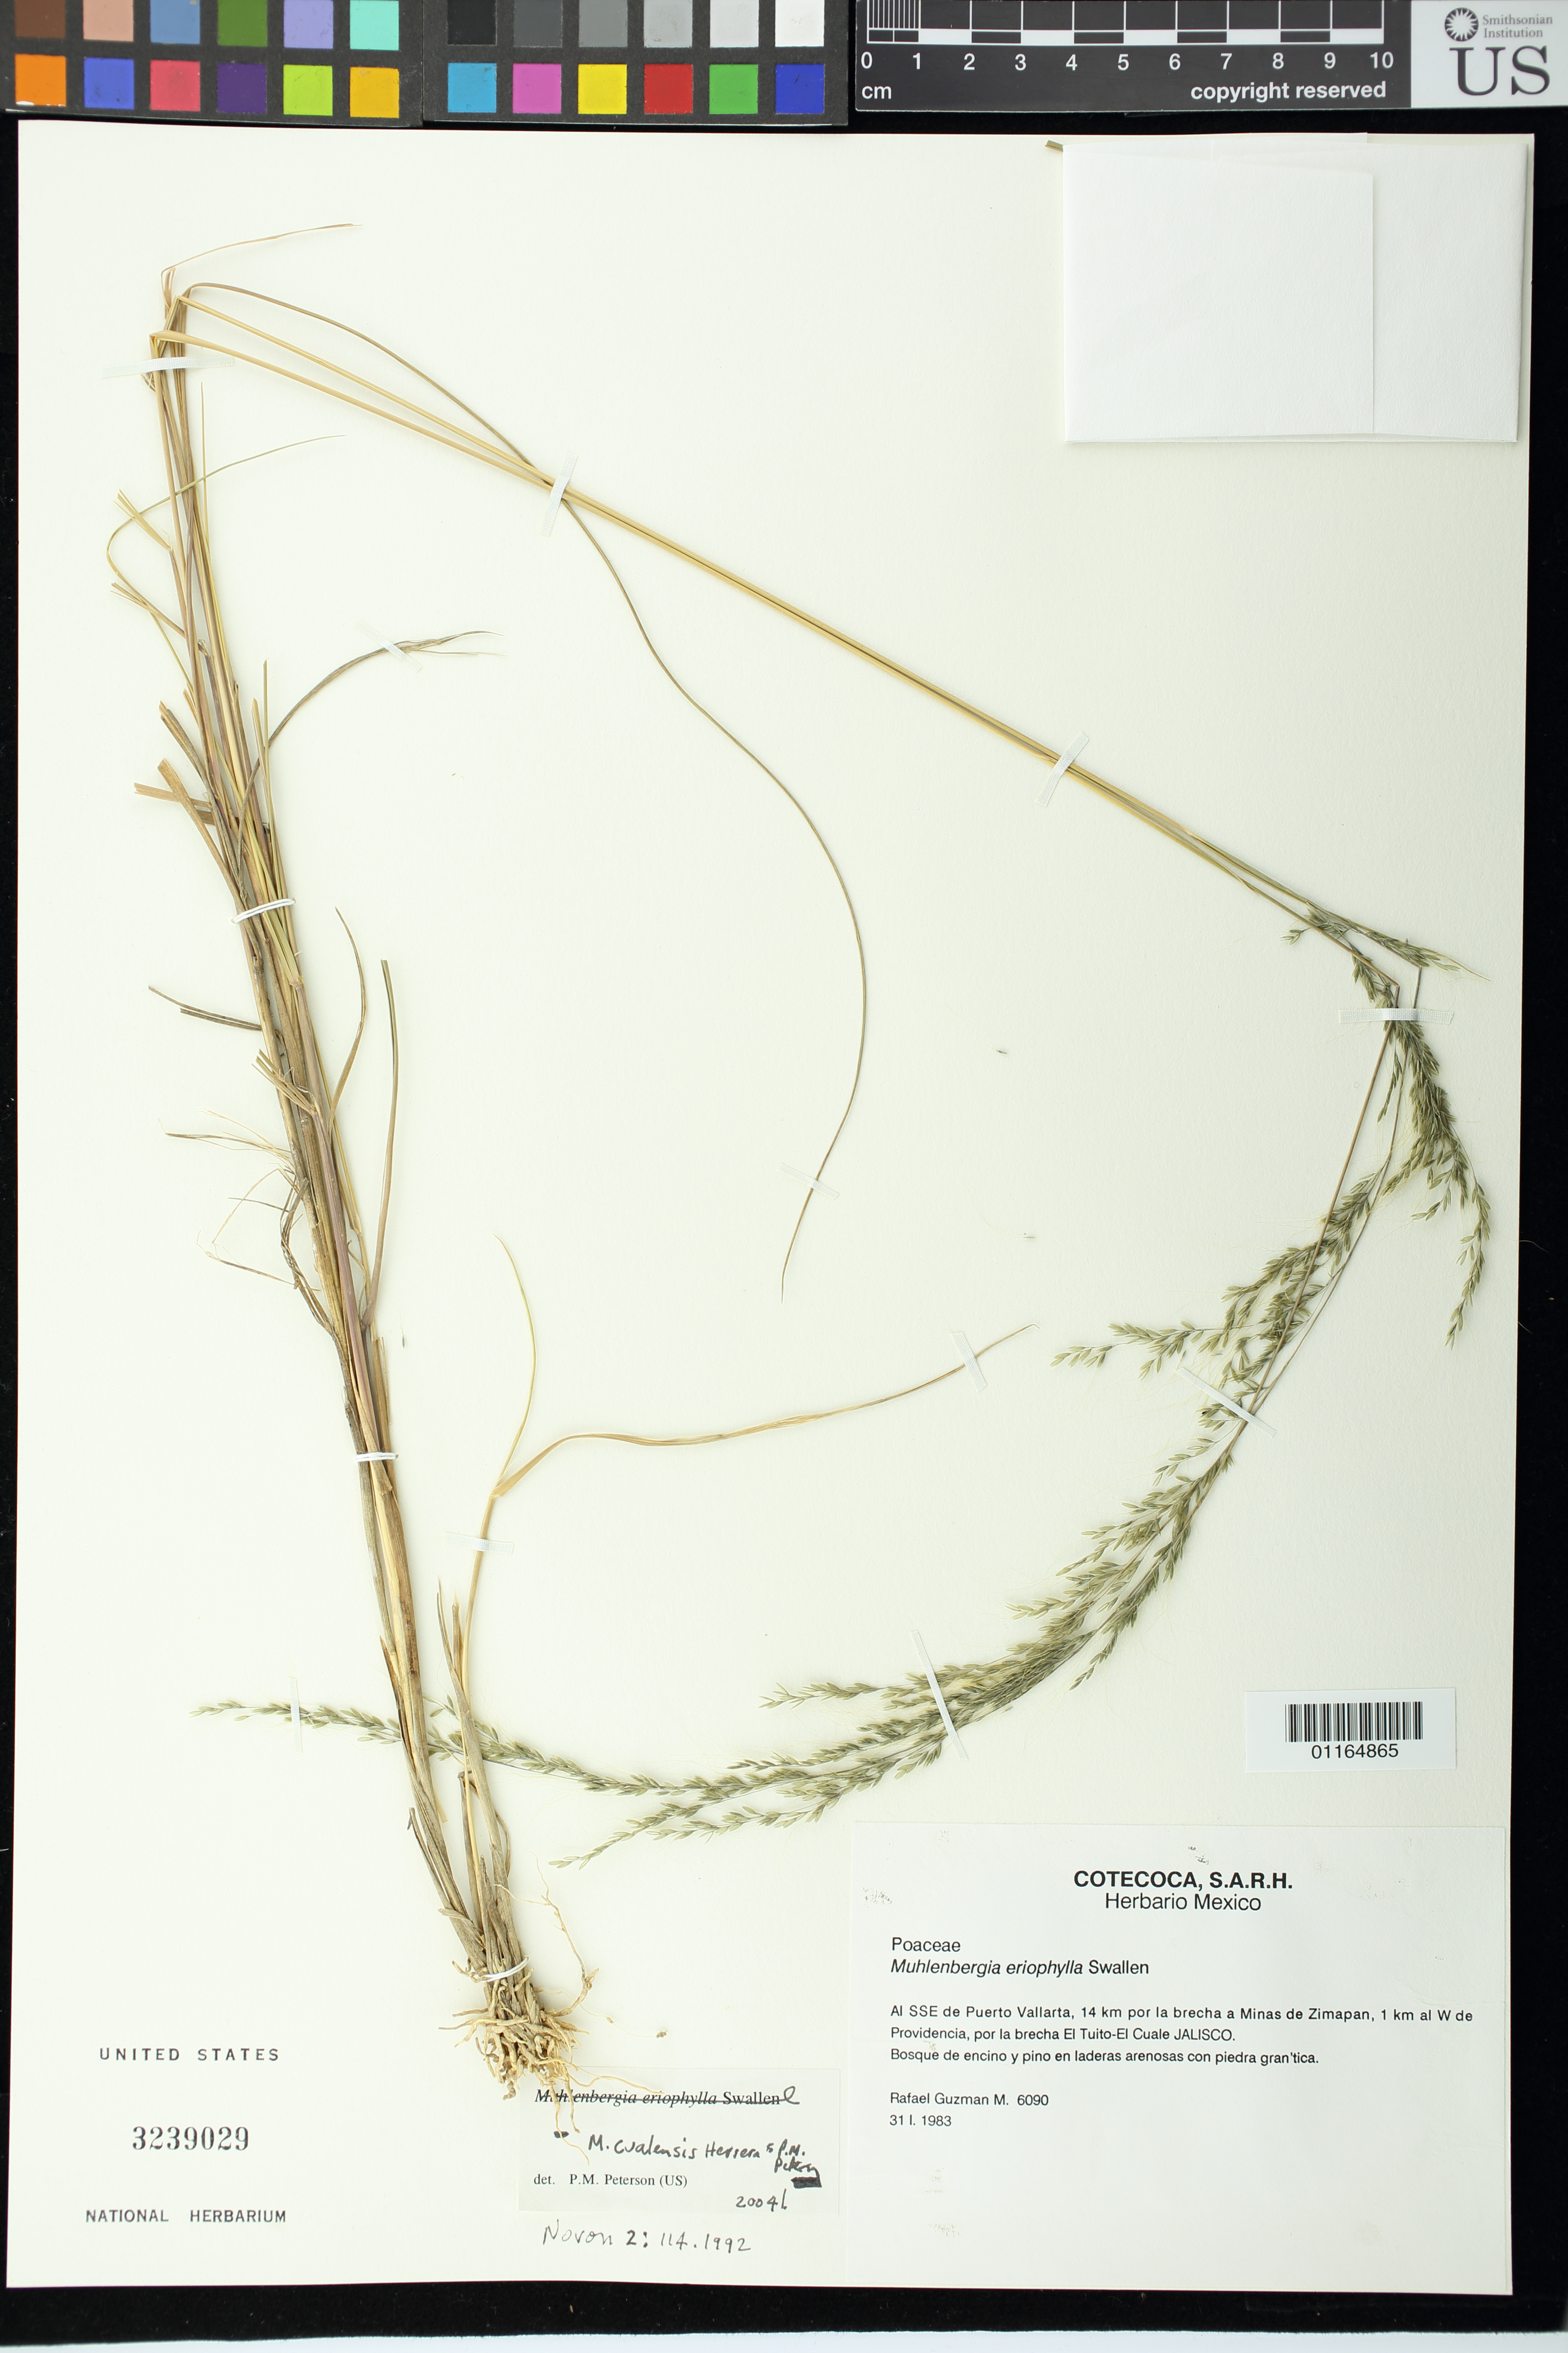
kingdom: Plantae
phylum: Tracheophyta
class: Liliopsida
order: Poales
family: Poaceae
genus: Muhlenbergia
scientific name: Muhlenbergia cualensis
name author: Y. Herrera & P.M. Peterson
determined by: Peterson, Paul M., (BOT), Smithsonian Institution - National Museum of Natural History (UNITED STATES)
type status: Isotype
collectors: R. Guzman-M.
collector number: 6090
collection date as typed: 31 Jan 1983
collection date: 1983-01-31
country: Mexico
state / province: Jalisco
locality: SSE de Puerto Vallarta, 14 km por La Brecha a Minas de Zimapan, 1 km al W de Providencia, por La Brecha El Tuito-el Cuale.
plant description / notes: ex herb Mexico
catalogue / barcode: US 3239029